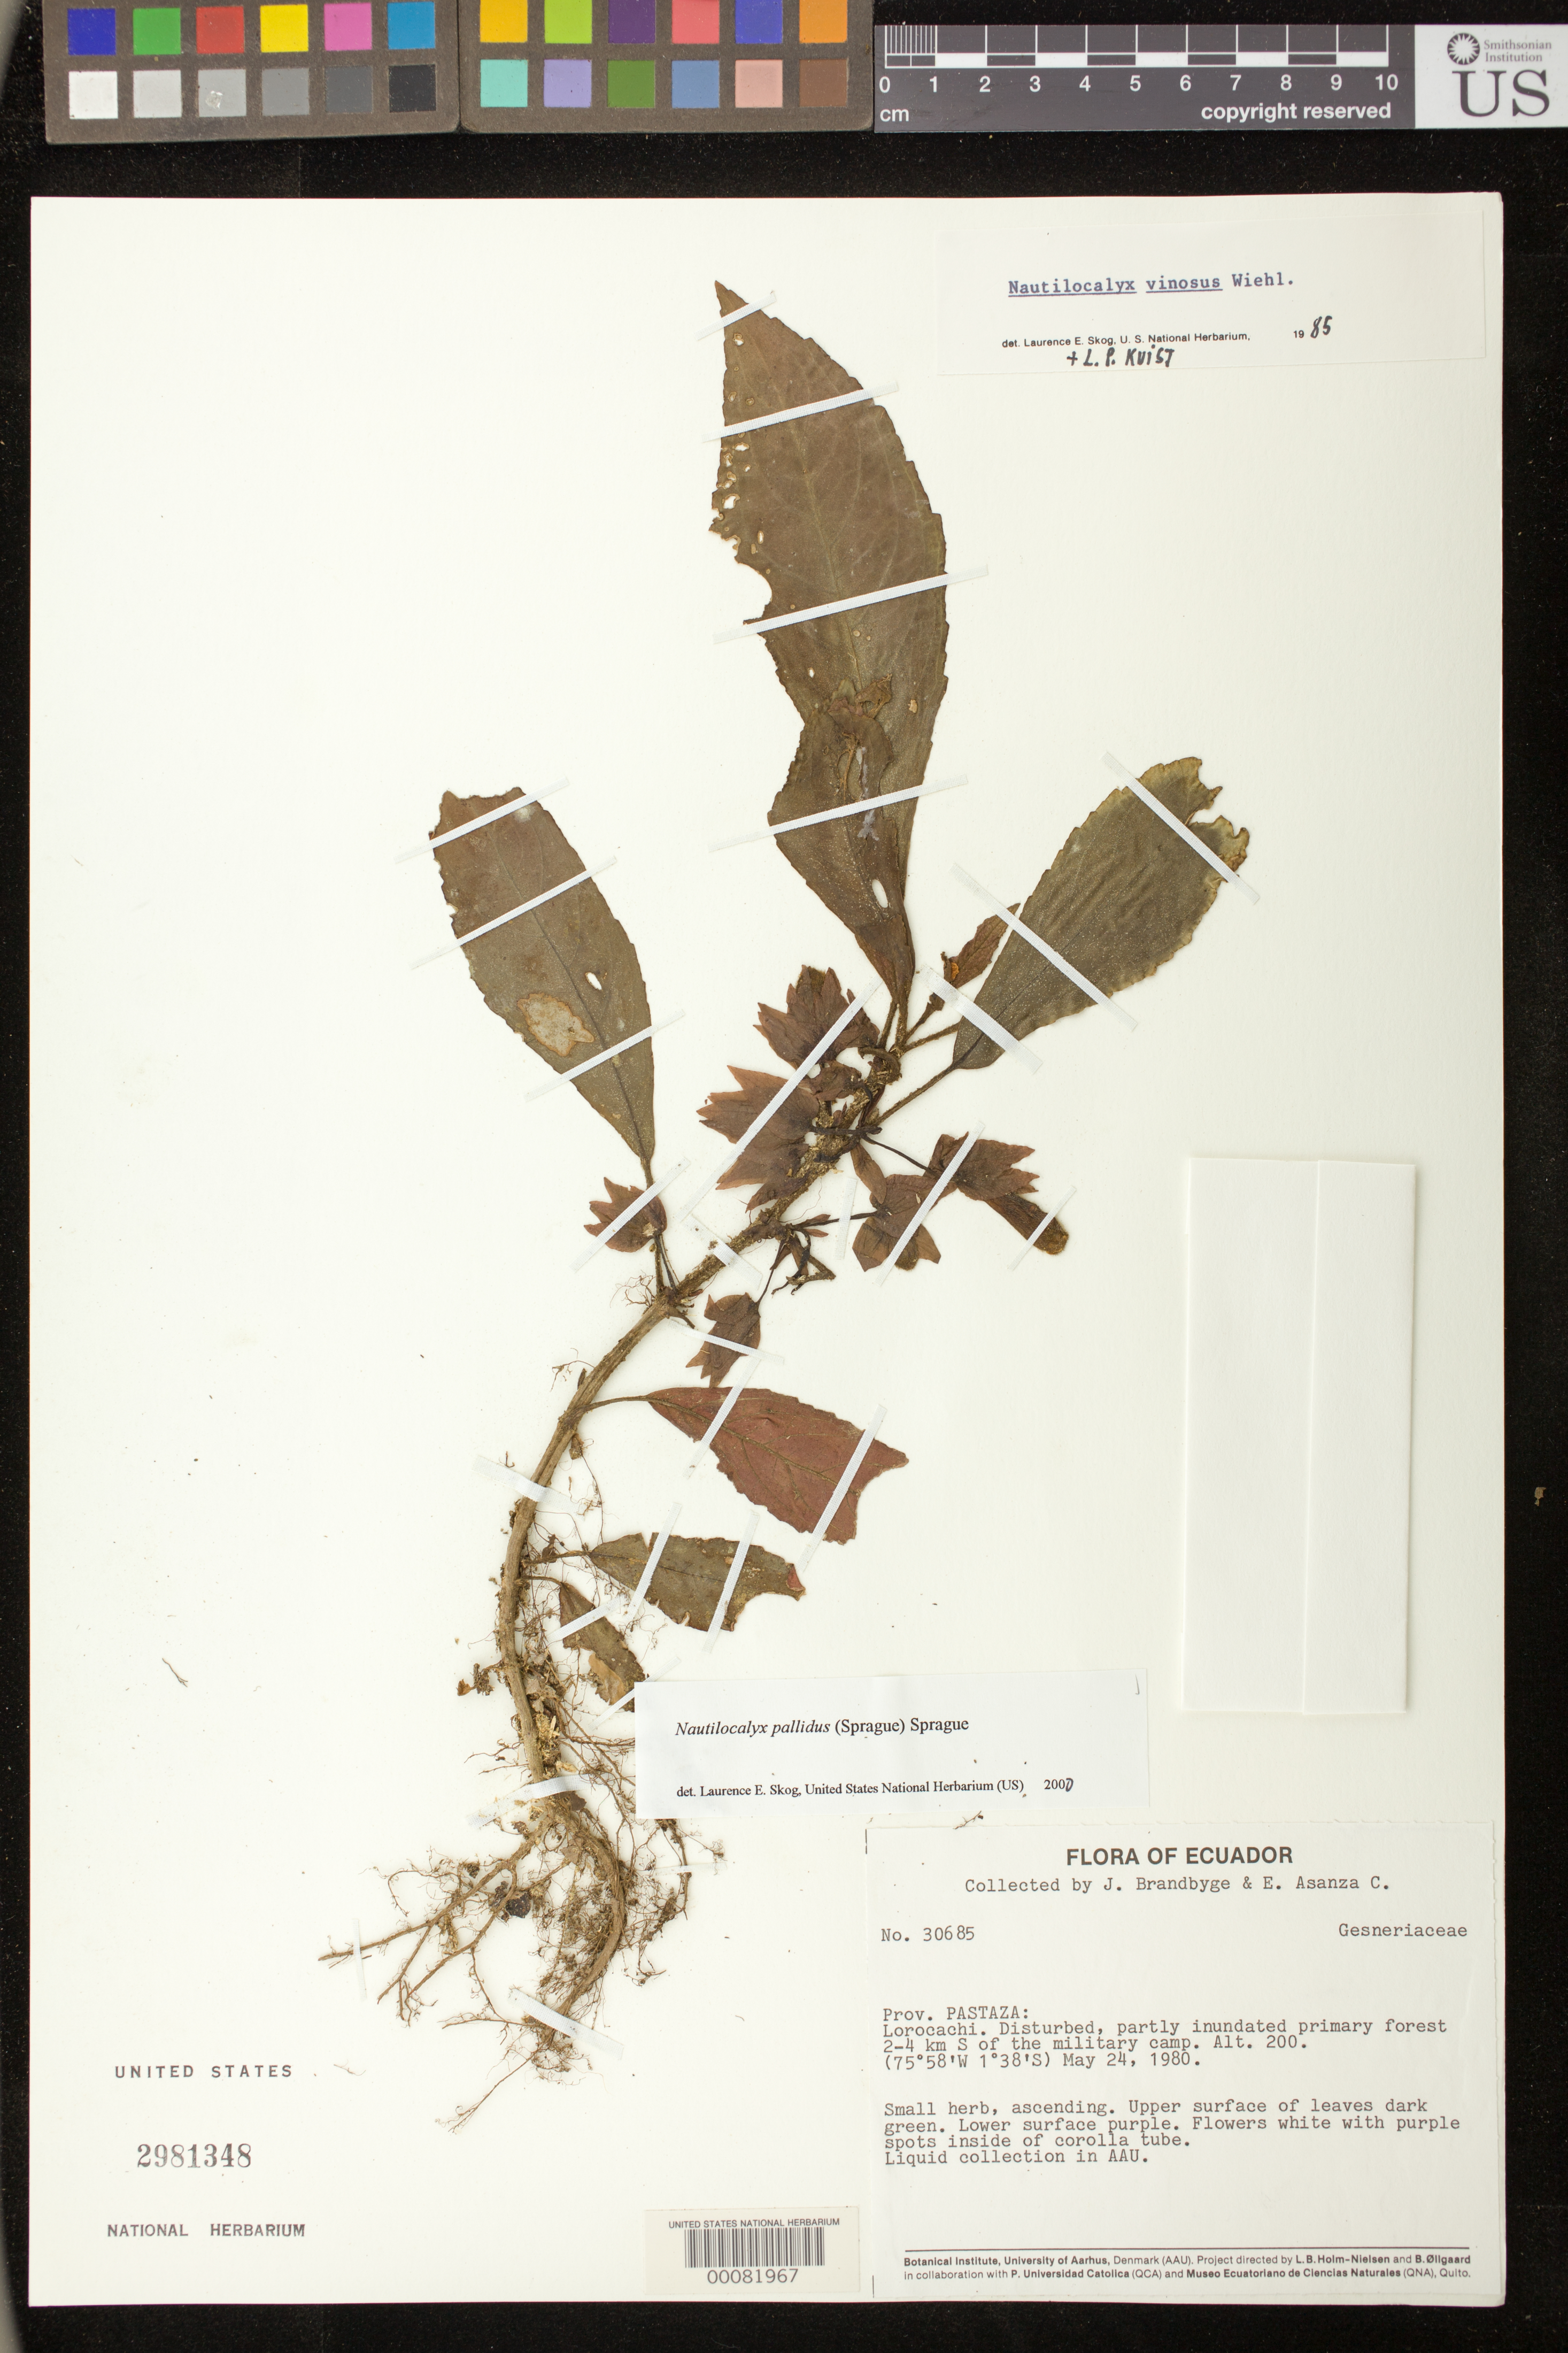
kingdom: Plantae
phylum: Tracheophyta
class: Magnoliopsida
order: Lamiales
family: Gesneriaceae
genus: Nautilocalyx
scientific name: Nautilocalyx pallidus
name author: (Sprague) C. Sprague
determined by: Skog, Laurence E.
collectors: J. Brandbyge & E. Asanza C.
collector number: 30685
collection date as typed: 24 May 1980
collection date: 1980-05-24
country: Ecuador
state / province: Pastaza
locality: Lorocachi, 2-4 km S of the military camp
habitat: Disturbed, partly inundated primary forest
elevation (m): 200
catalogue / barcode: US 2981348